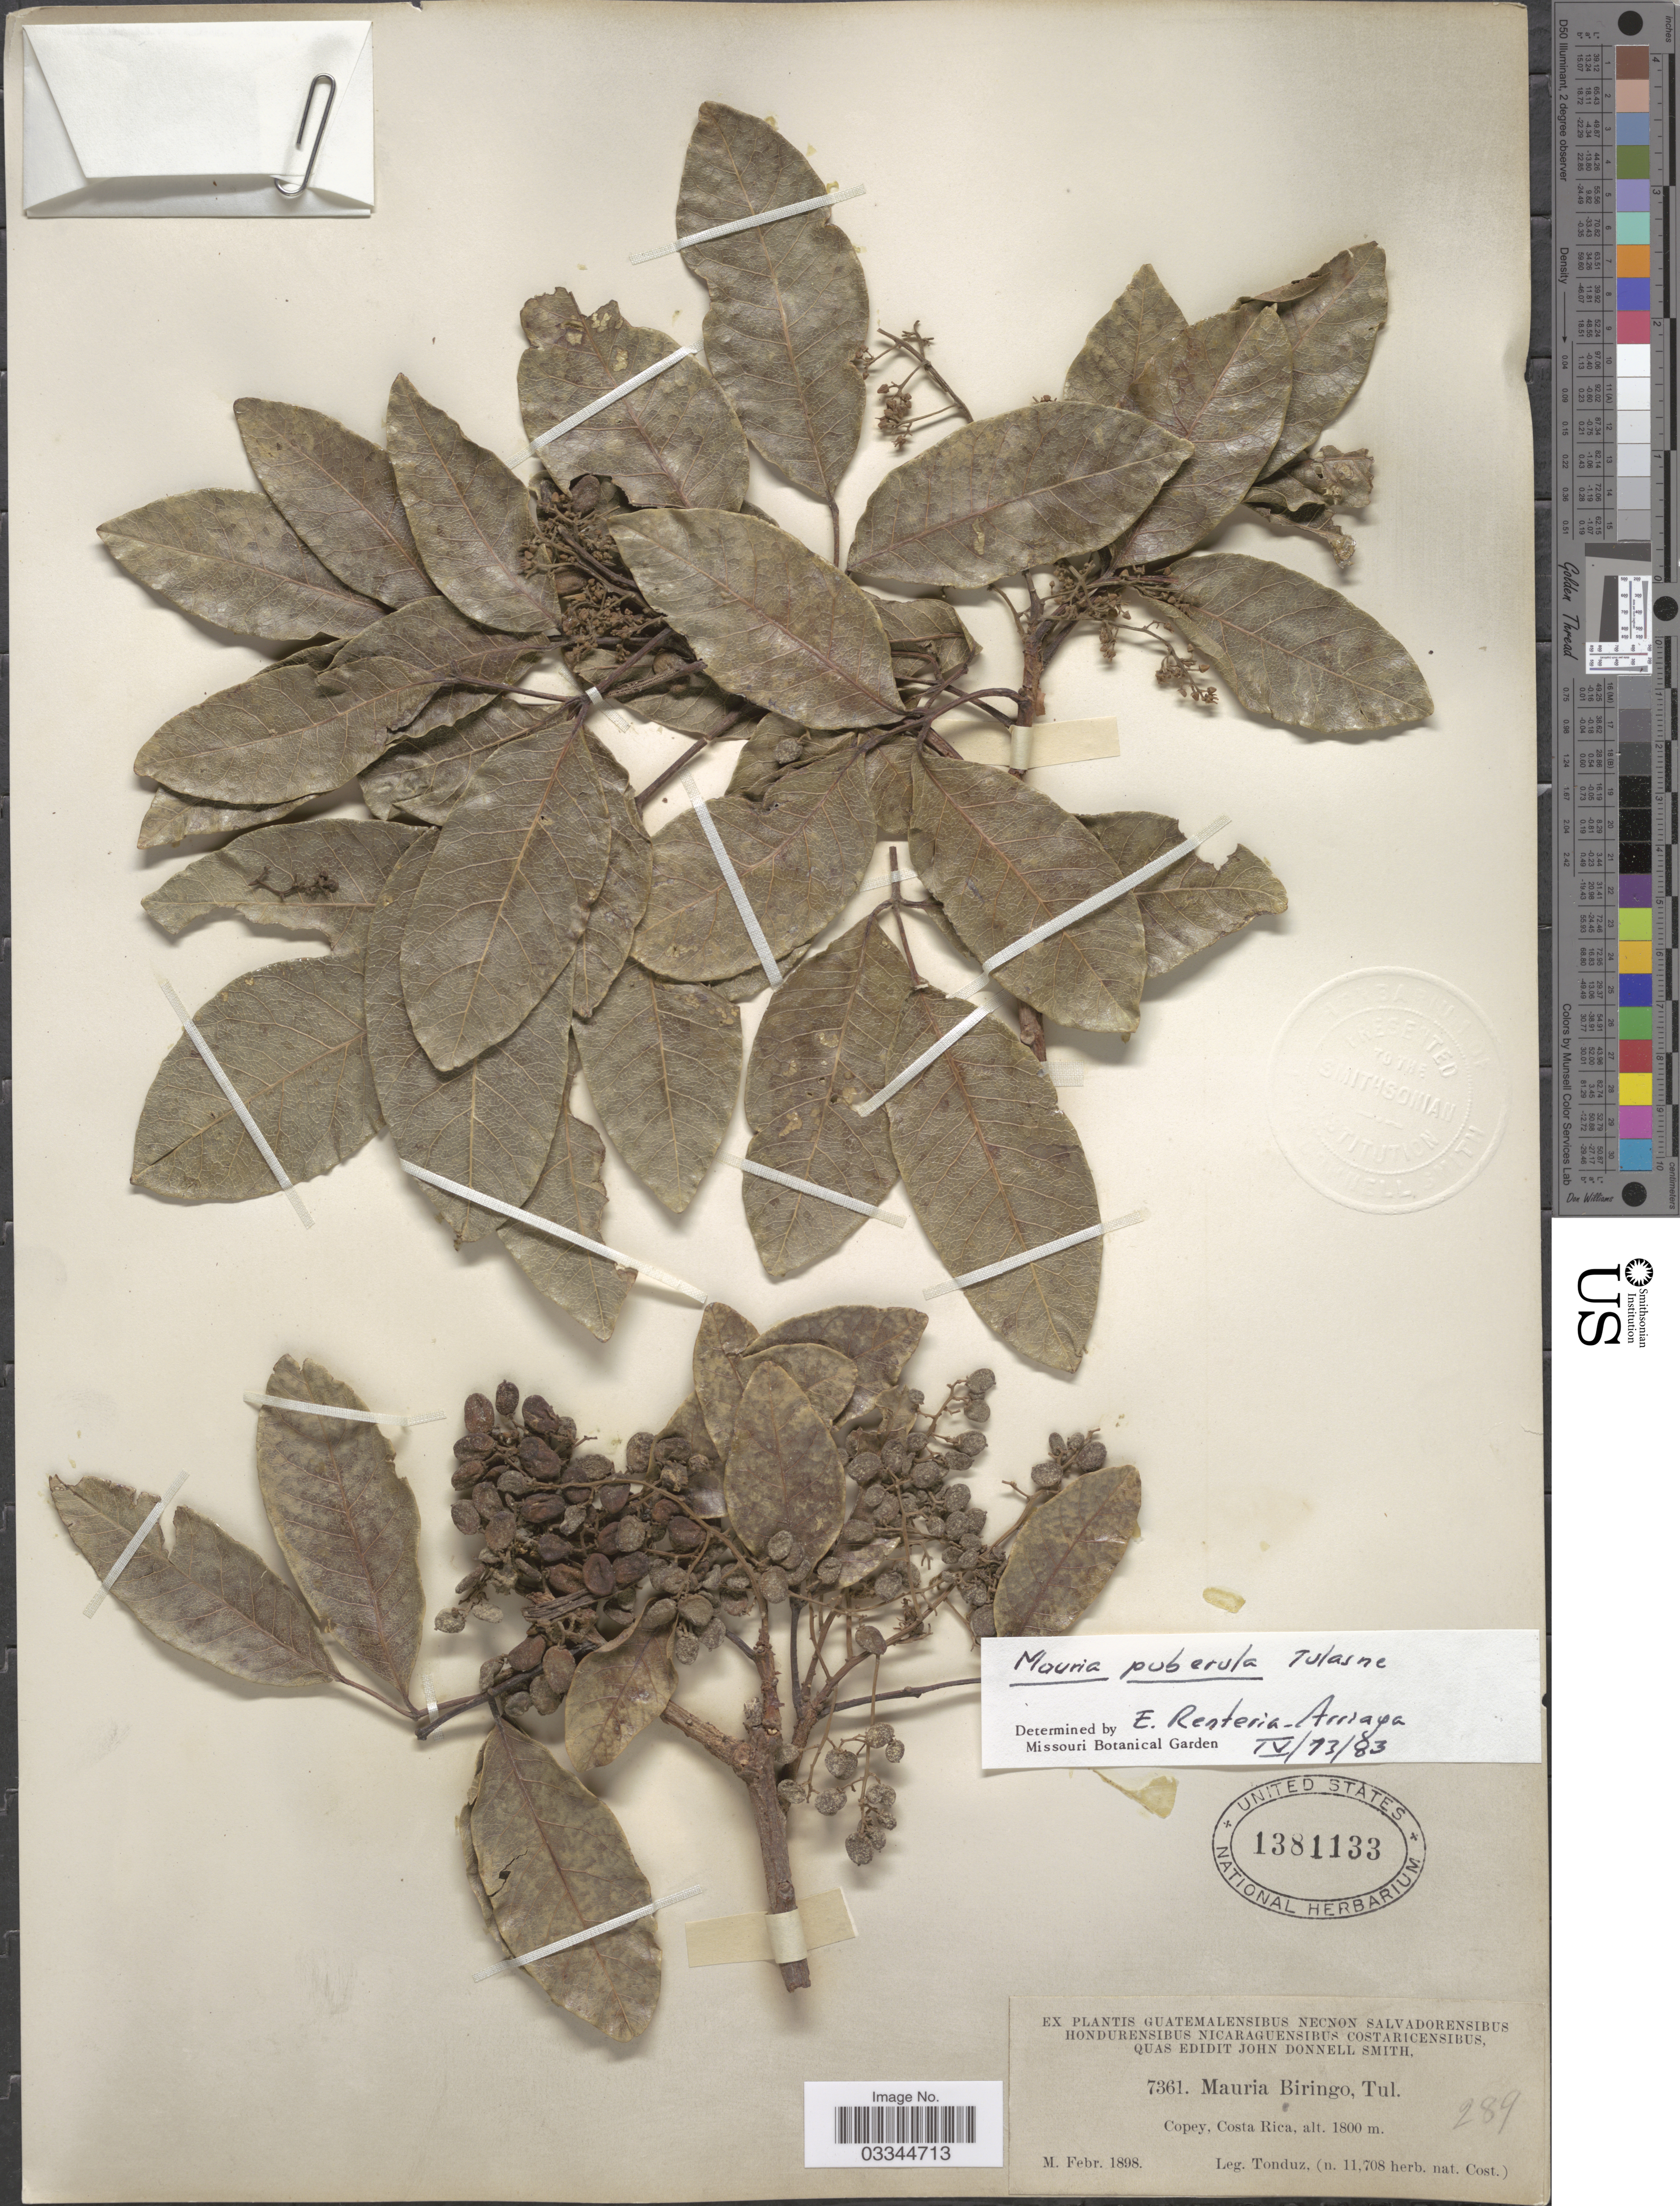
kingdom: Plantae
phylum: Tracheophyta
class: Magnoliopsida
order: Sapindales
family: Anacardiaceae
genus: Mauria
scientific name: Mauria puberula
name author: Tul.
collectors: Tonduz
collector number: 7361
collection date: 1898-02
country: Costa Rica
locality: Copey.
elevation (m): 1800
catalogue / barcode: US 1381133